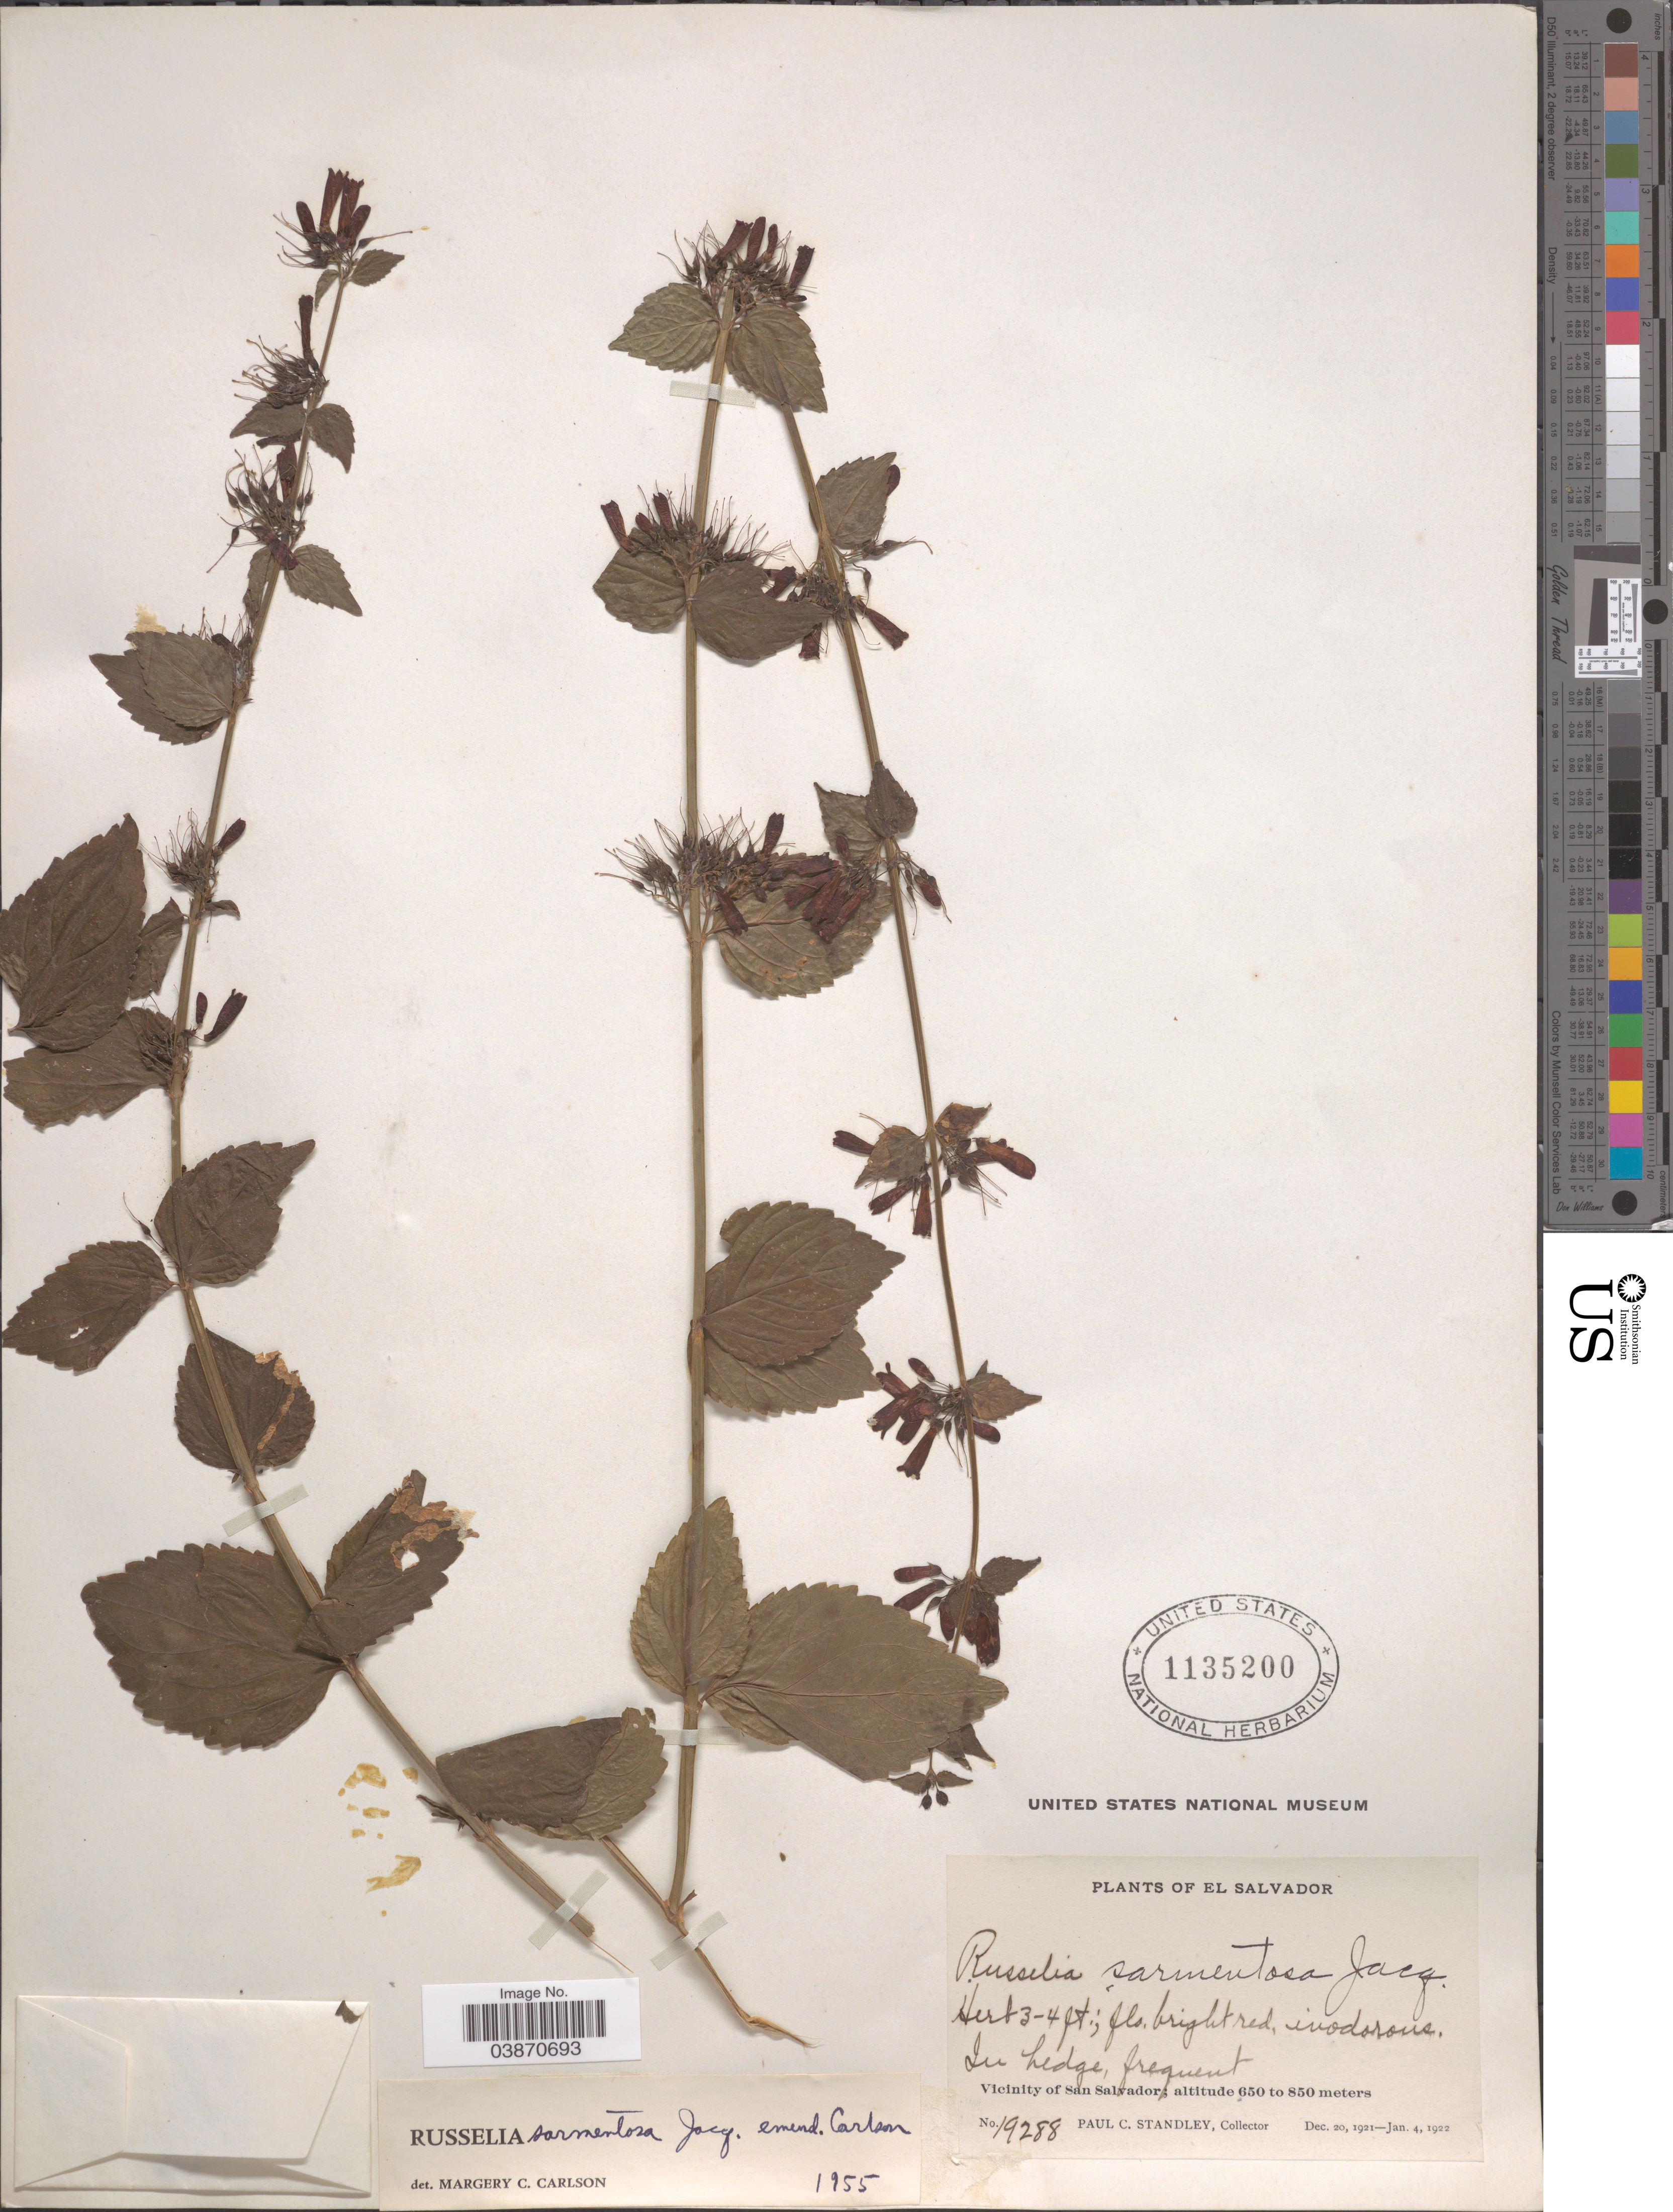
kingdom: Plantae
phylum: Tracheophyta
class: Magnoliopsida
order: Lamiales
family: Plantaginaceae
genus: Russelia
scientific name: Russelia sarmentosa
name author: Jacq.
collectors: P. C. Standley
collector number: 19288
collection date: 1921-12-20/1922-01-04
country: El Salvador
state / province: San Salvador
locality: In hedge, frequent Vicinity of San Salvador.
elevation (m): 650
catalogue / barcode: US 1135200